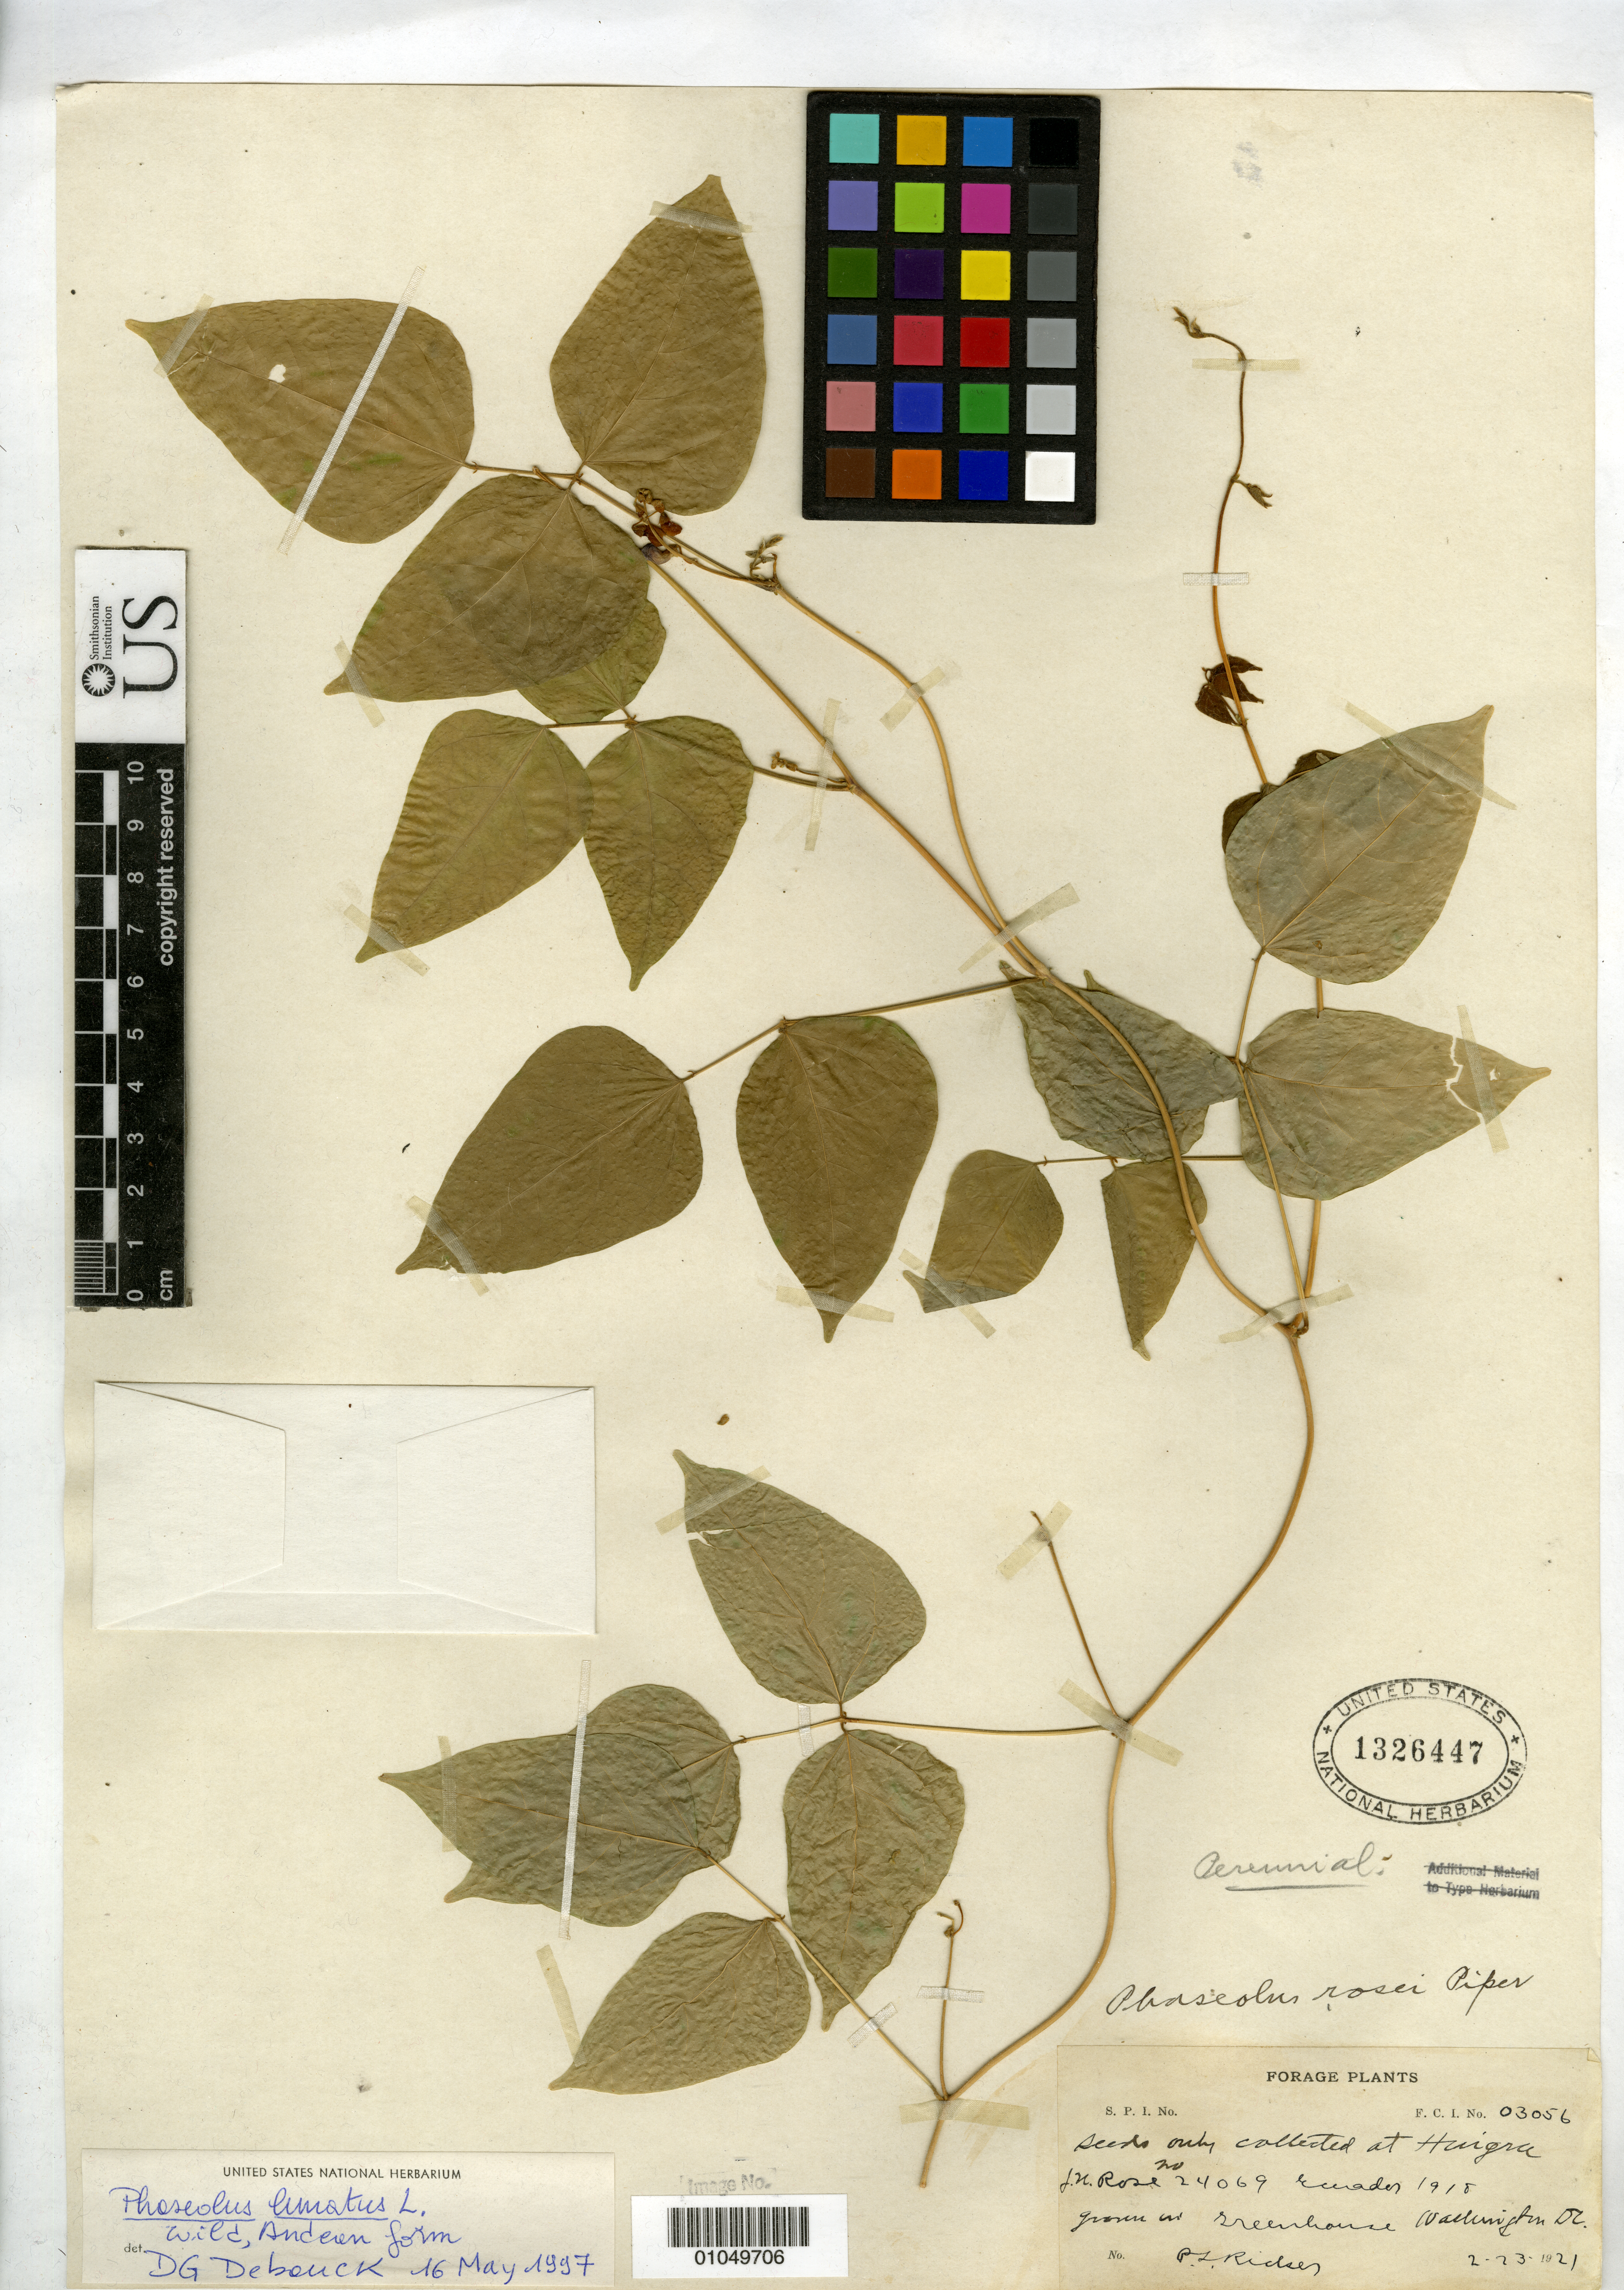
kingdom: Plantae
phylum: Tracheophyta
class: Magnoliopsida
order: Fabales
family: Fabaceae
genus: Phaseolus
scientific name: Phaseolus rosei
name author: Piper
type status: Possible Type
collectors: J. N. Rose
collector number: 24069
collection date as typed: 23 Feb 1921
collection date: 1921-02-23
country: Ecuador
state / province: Chimborazo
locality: Huigra.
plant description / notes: Note collection number does not match protologue ["the specimen grown in the greenhouse at Washington, DC from seeds collected on a dead vine twining over shrubs at Huigra, Ecuador, by J.N. Rose (no. 24067)"]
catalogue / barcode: US 1326447